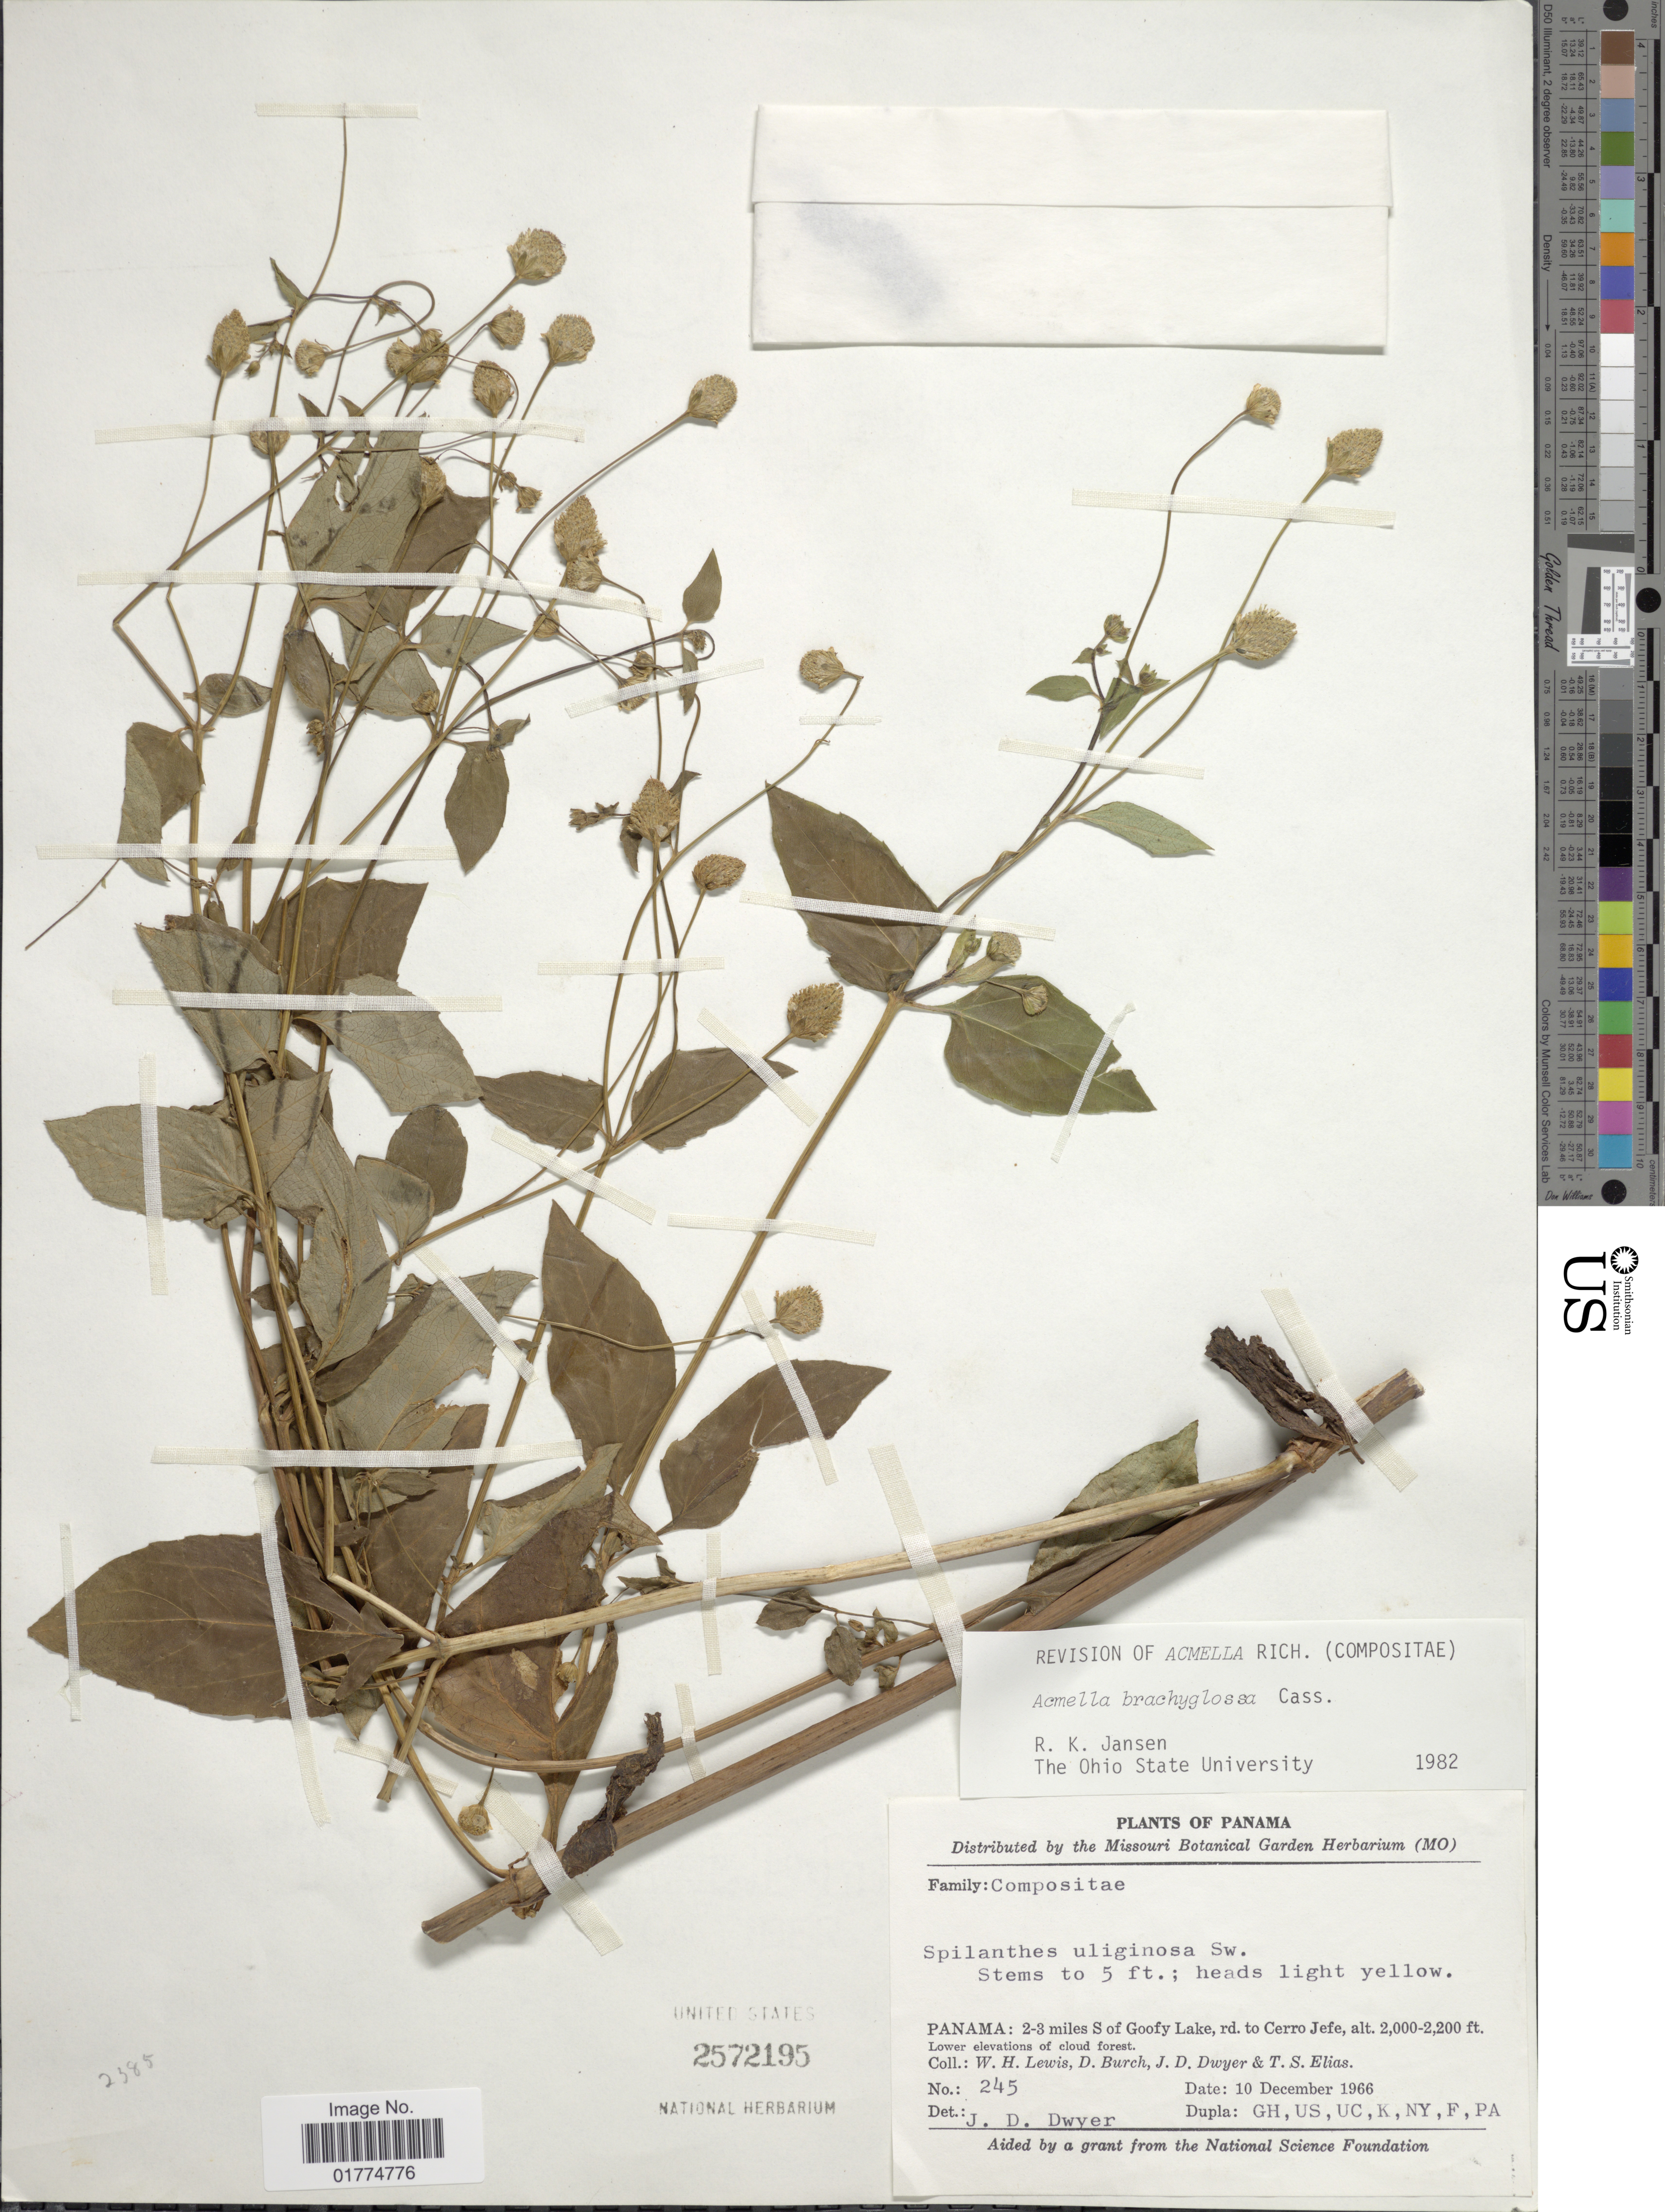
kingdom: Plantae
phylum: Tracheophyta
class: Magnoliopsida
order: Asterales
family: Asteraceae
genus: Acmella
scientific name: Acmella brachyglossa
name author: Cass.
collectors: W. H. Lewis, D. Burch, J. D. Dwyer & T. S. Elias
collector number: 245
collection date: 1966-12-10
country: Panama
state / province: Panamá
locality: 2-3 miles S of Goofy Lake, rd. to Cerro Jefe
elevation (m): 610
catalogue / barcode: US 2572195